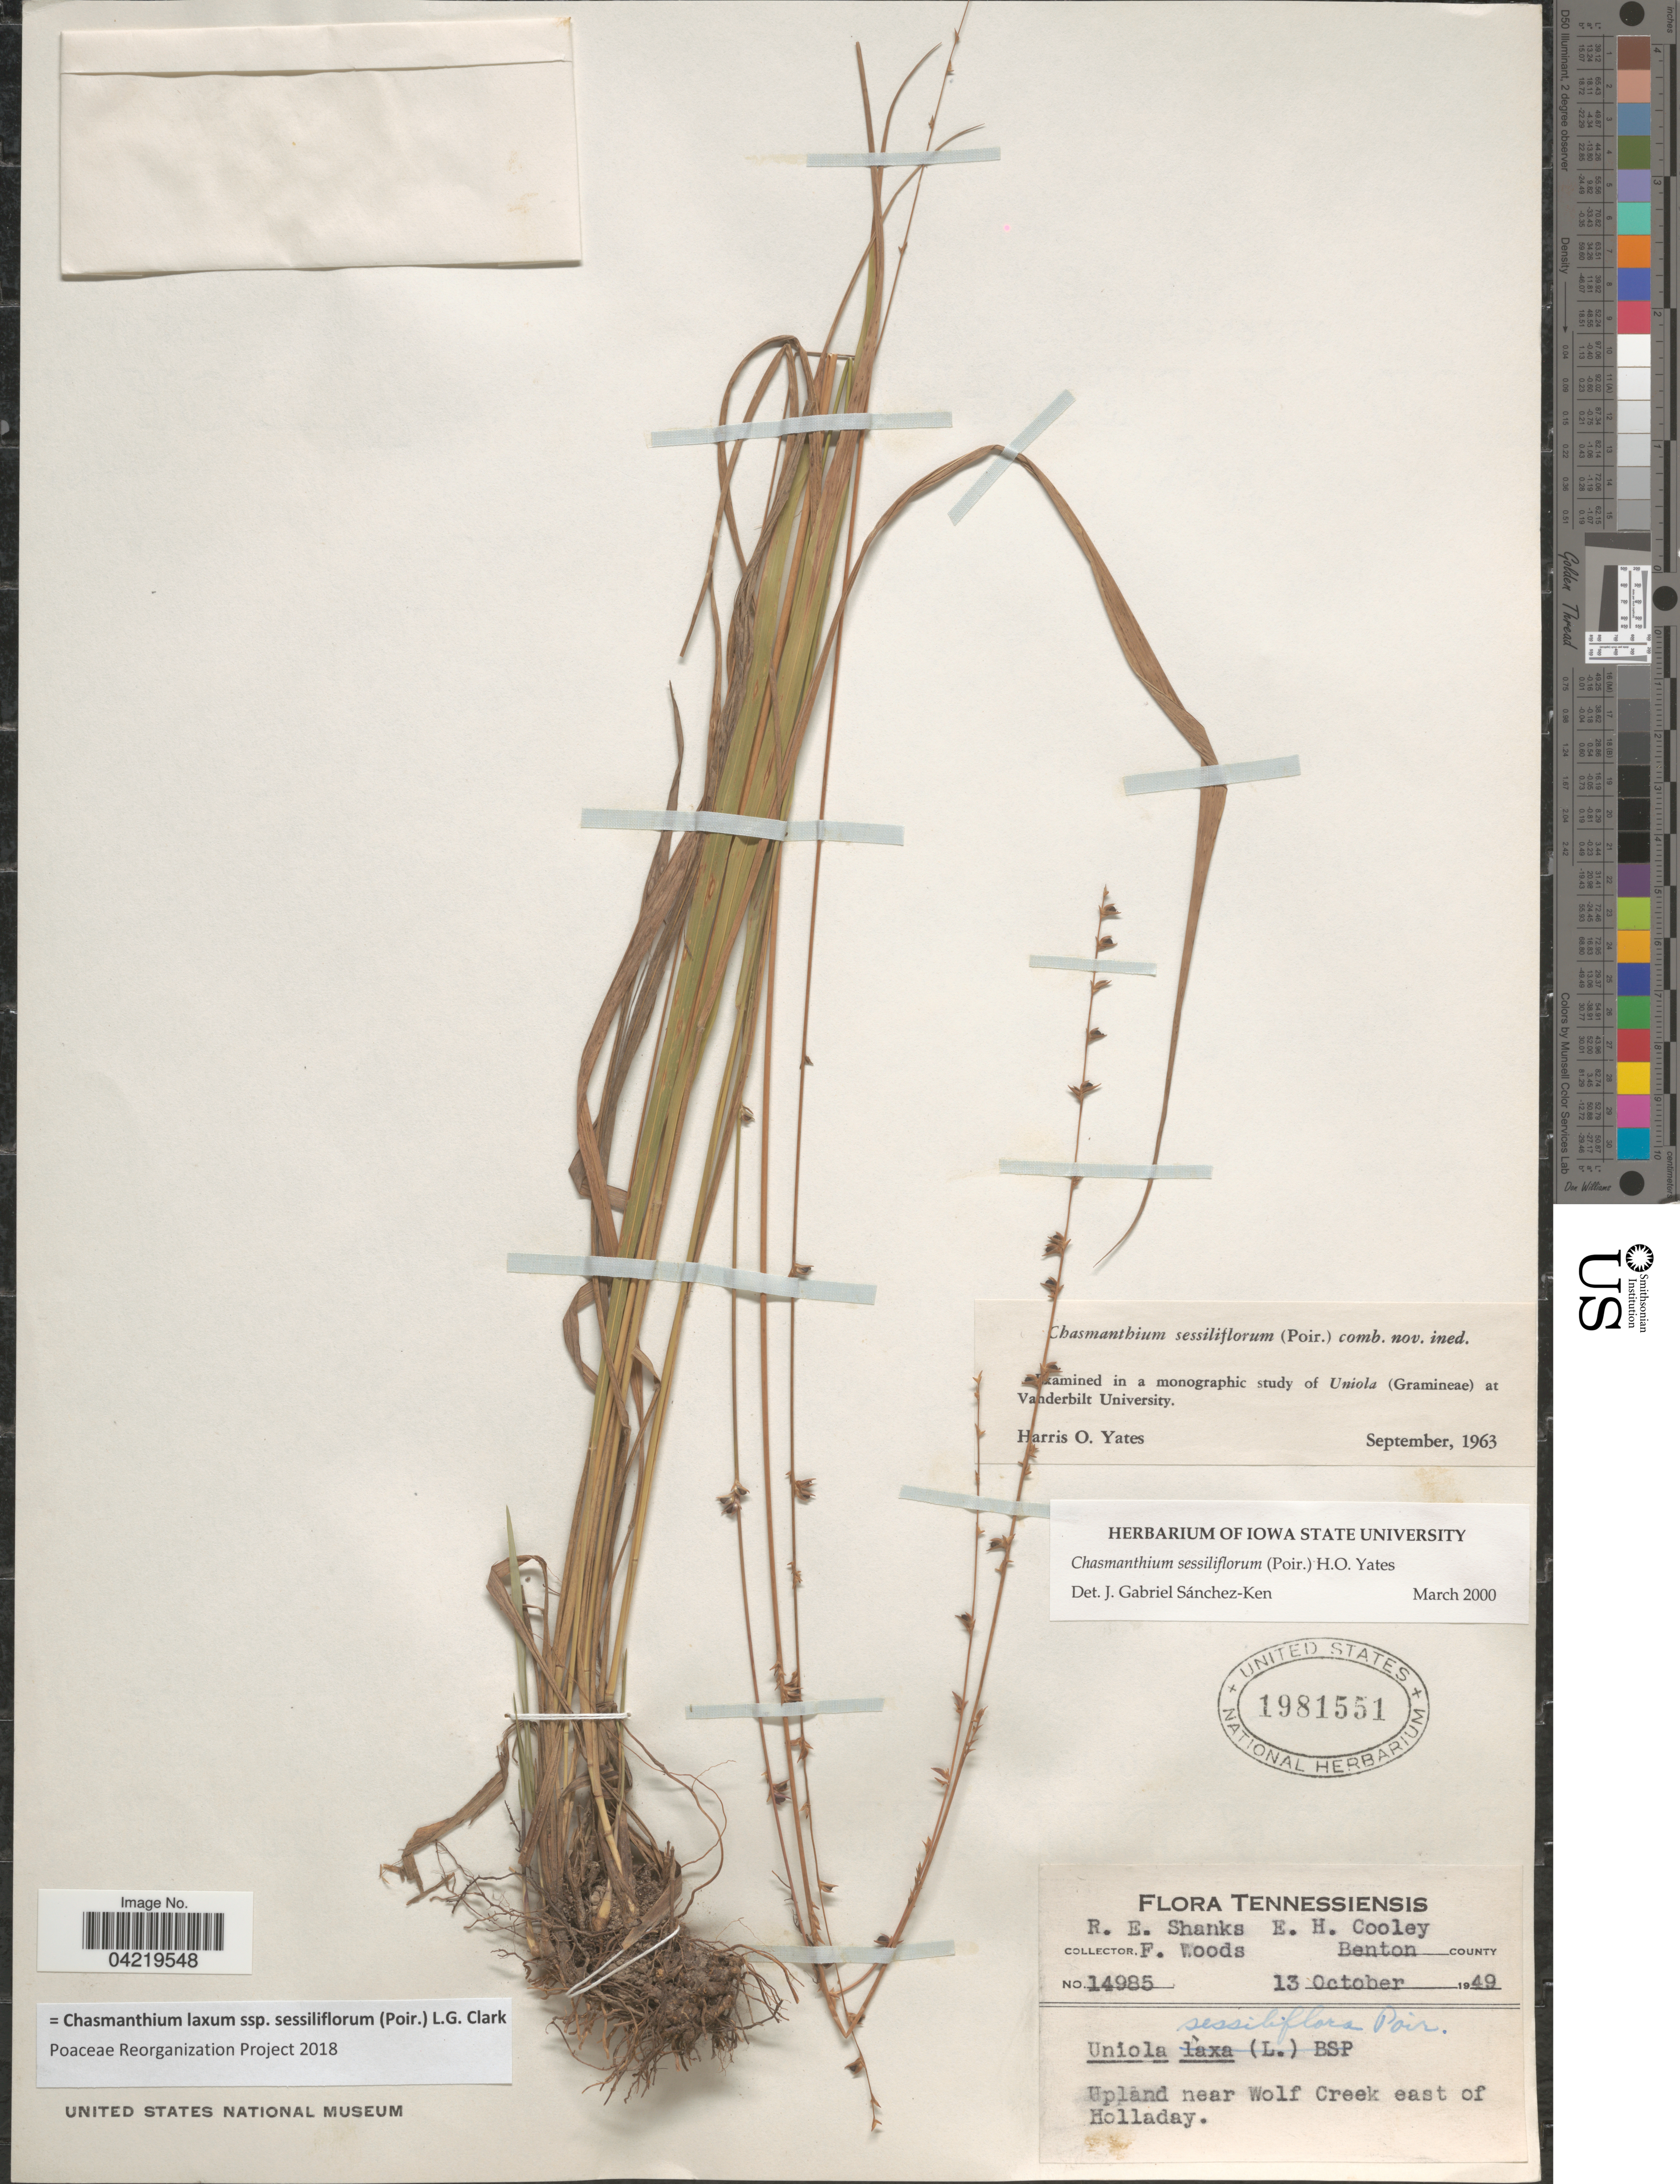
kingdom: Plantae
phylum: Tracheophyta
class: Liliopsida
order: Poales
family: Poaceae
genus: Chasmanthium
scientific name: Chasmanthium laxum subsp. sessiliflorum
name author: (L.) H.O. Yates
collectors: R. Shanks, F. Woods & E. H. Cooley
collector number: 14985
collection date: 1949-10-13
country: United States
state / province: Tennessee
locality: Benton County. Upland near Wolf Creek east of Holladay.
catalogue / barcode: US 1981551